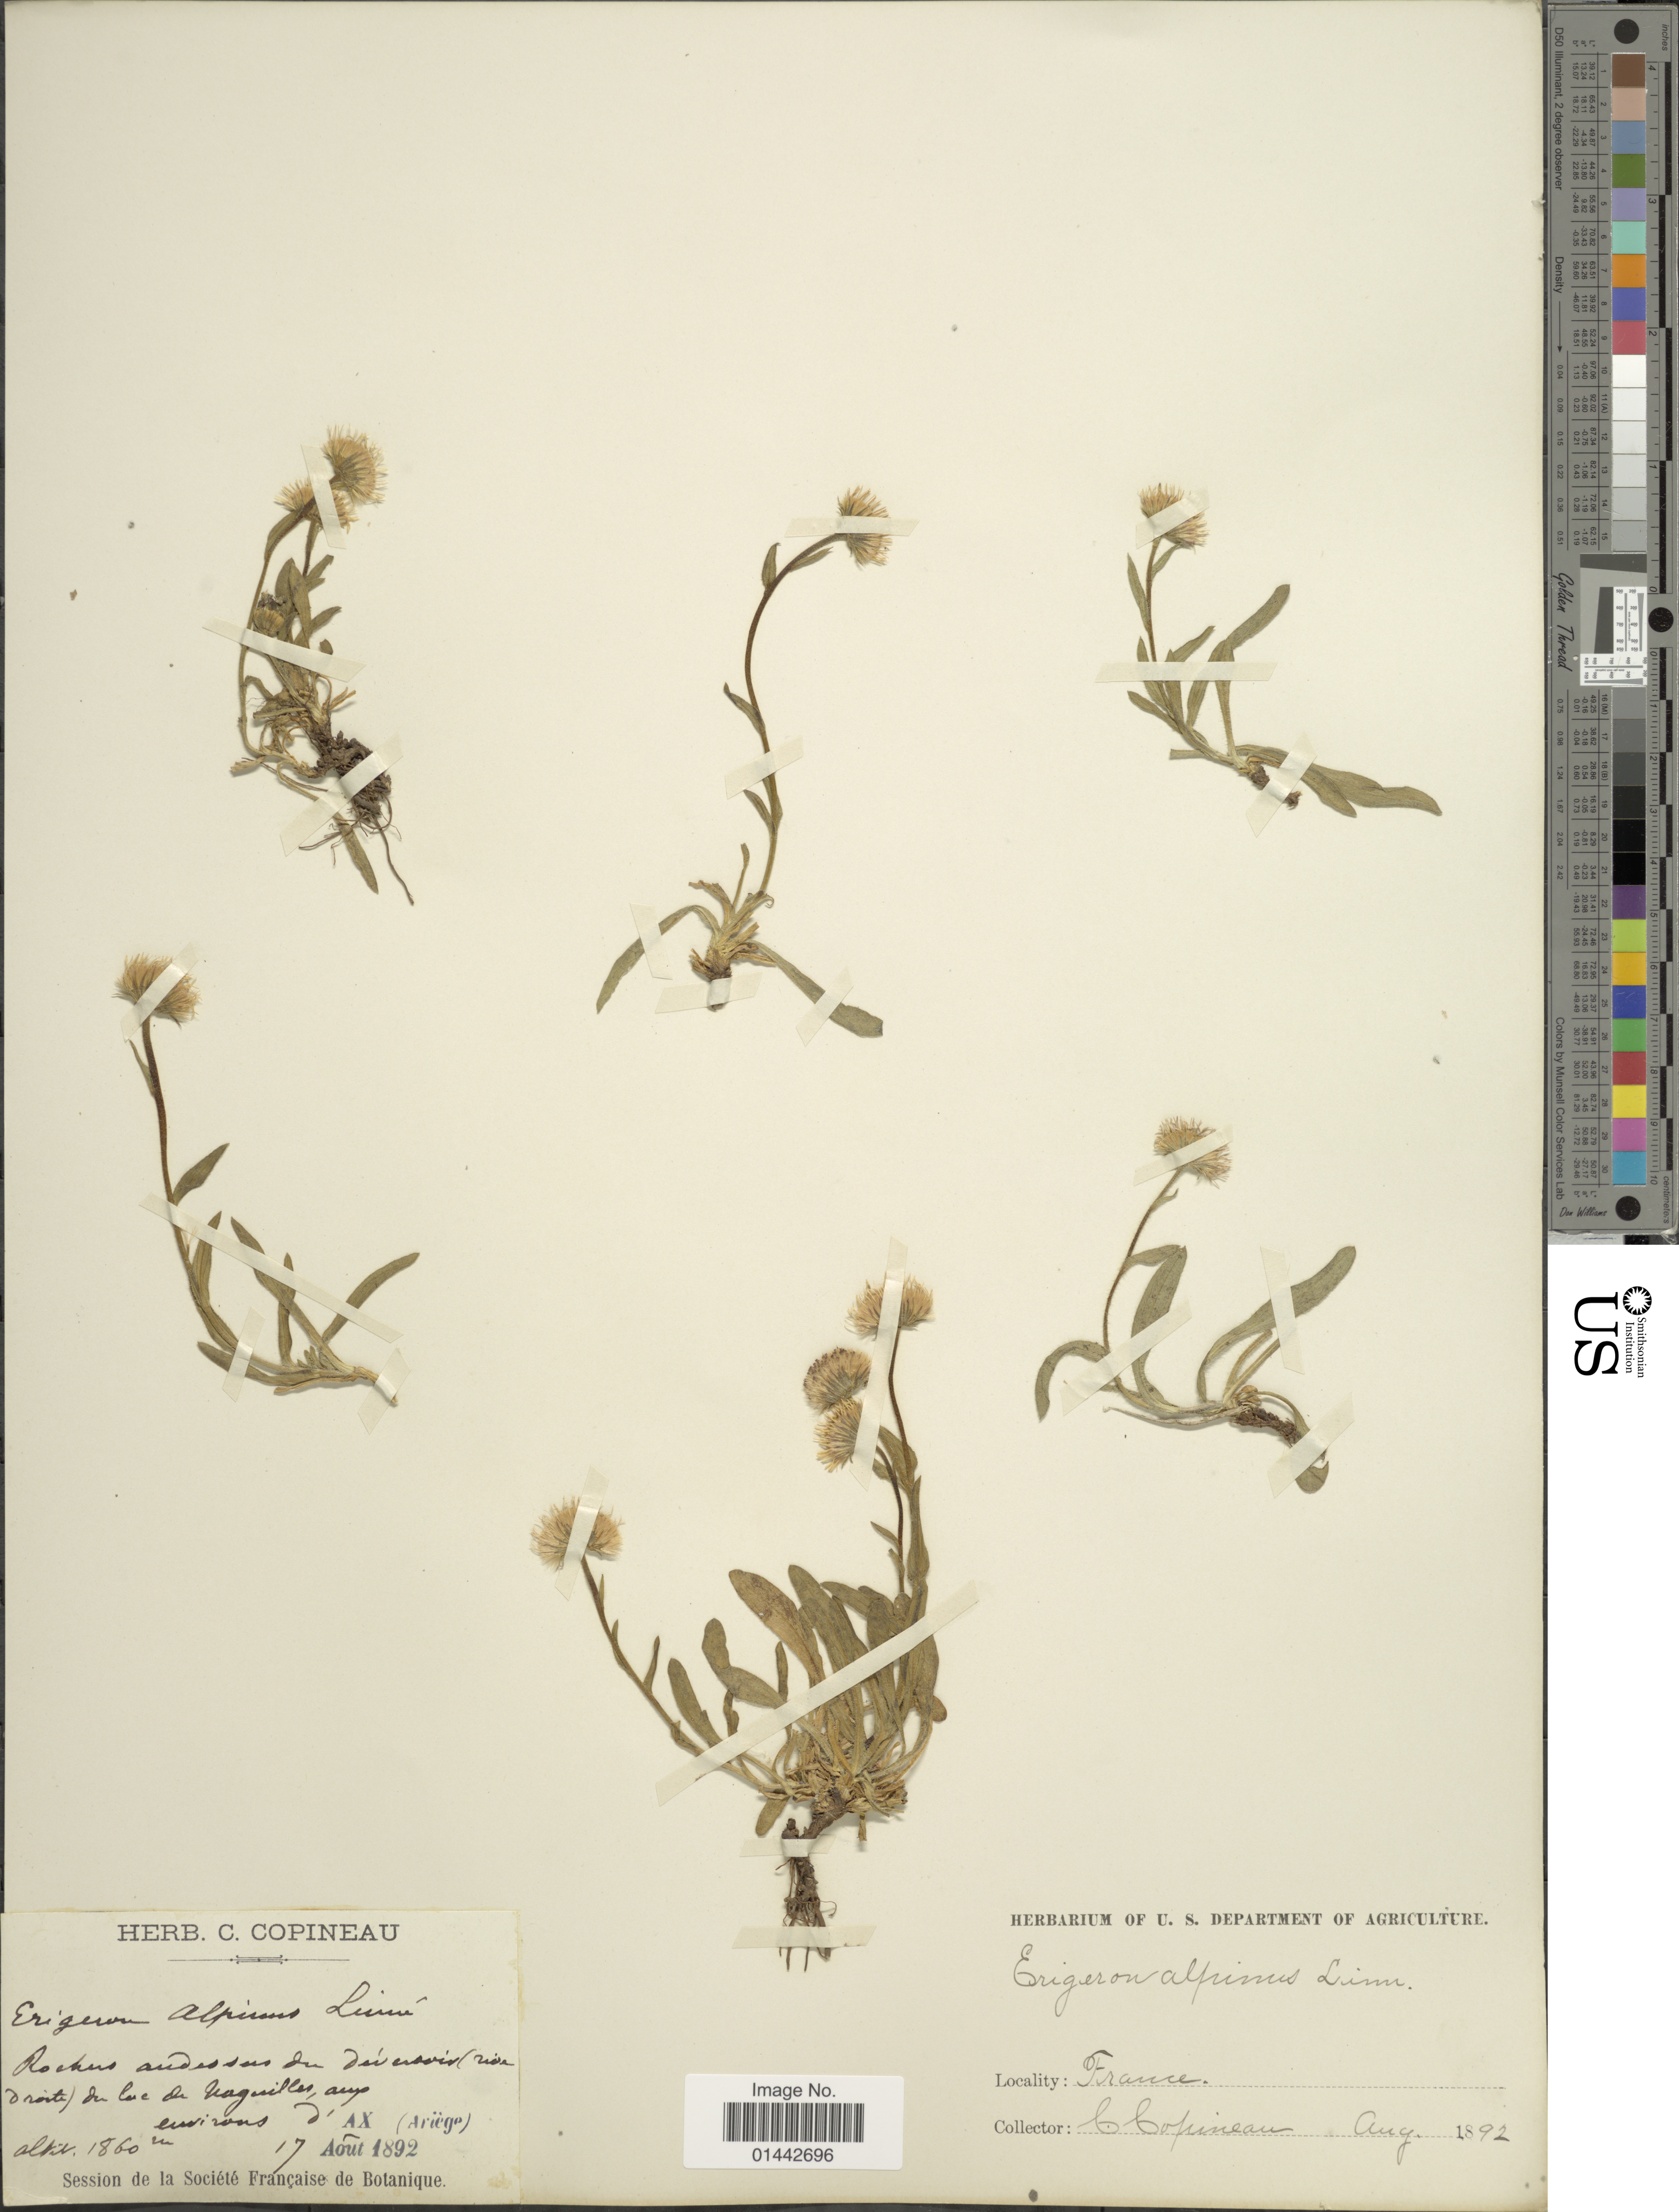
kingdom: Plantae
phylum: Tracheophyta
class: Magnoliopsida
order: Asterales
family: Asteraceae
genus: Erigeron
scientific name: Erigeron alpinus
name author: L.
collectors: C. Copineau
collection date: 1892-08-17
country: France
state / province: Occitanie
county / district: Ariège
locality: Lac de Naguilles, aux environs d' Ax (Ariège) [in the surrounding area of Ax (Ariège)]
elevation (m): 1860